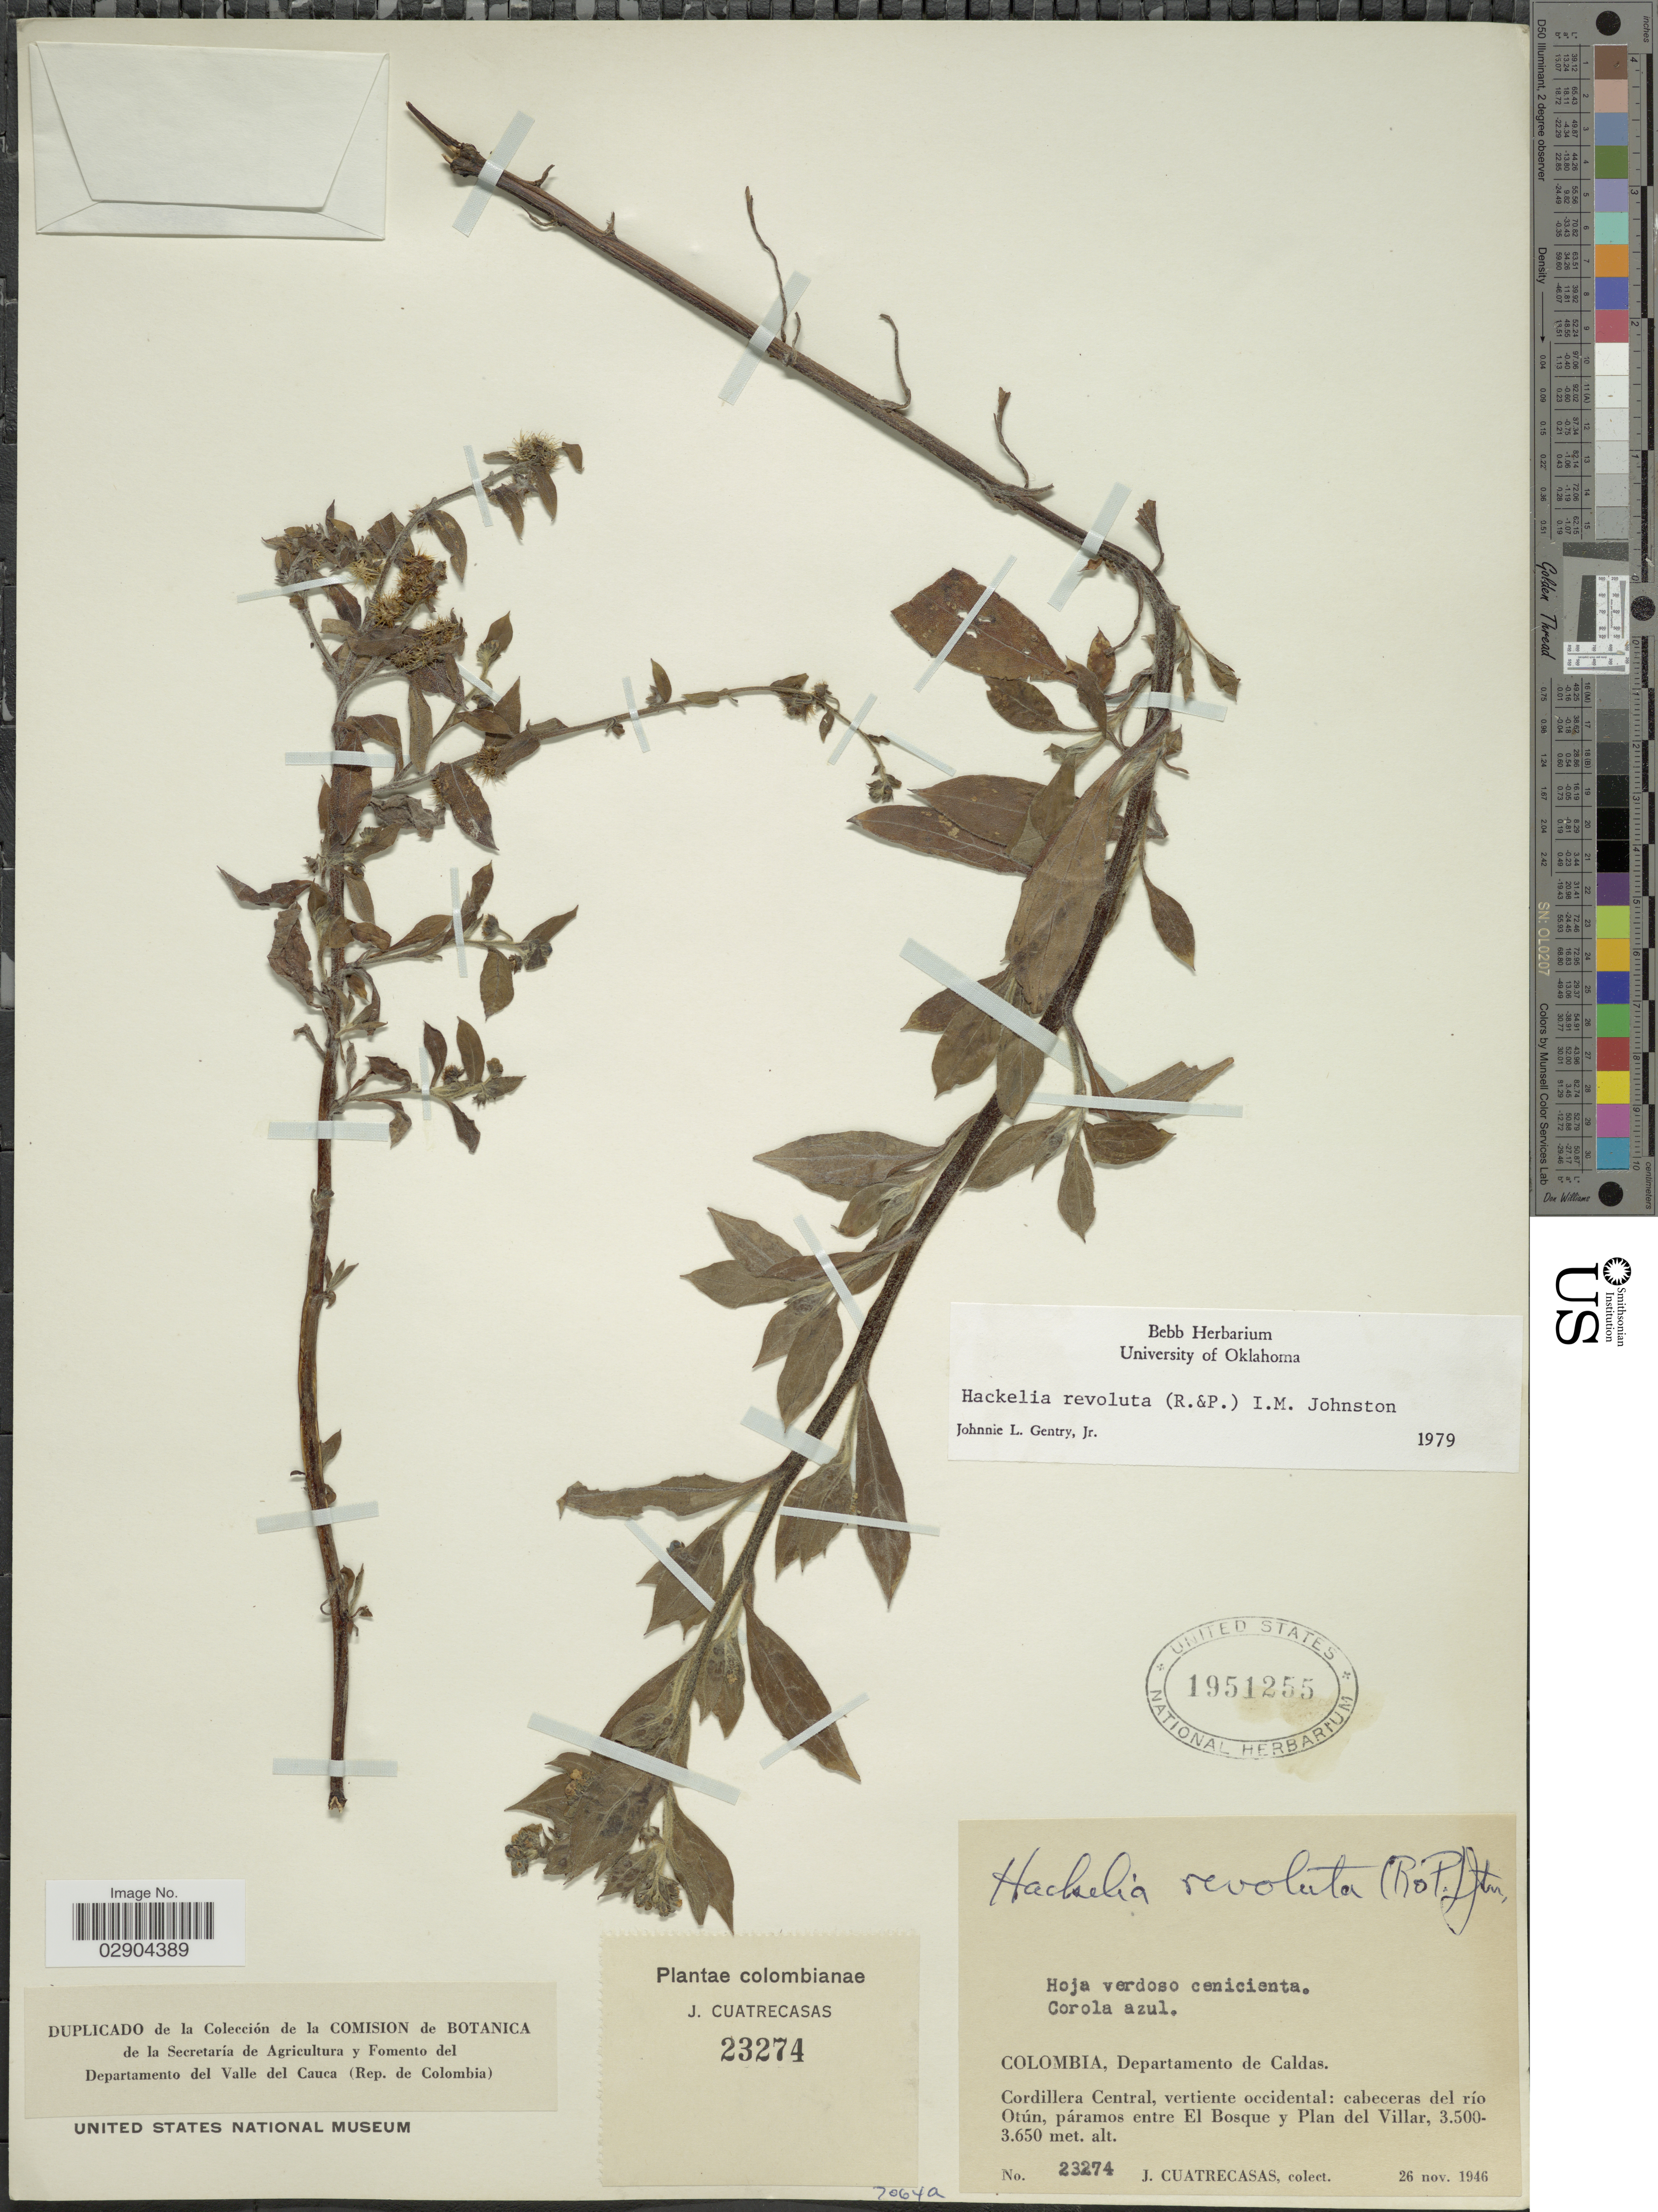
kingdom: Plantae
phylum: Tracheophyta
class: Magnoliopsida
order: Boraginales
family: Boraginaceae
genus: Hackelia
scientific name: Hackelia revoluta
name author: (Ruiz & Pav.) I.M. Johnst.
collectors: J. Cuatrecasas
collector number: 23274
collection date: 1946-11-26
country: Colombia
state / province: Caldas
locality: Departamento de Caldas. Cordillera Central, vertiente occidental: cabeceras del río Otún, páramos entre El Bosque y Plan del Villar.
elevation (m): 3500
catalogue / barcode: US 1951255